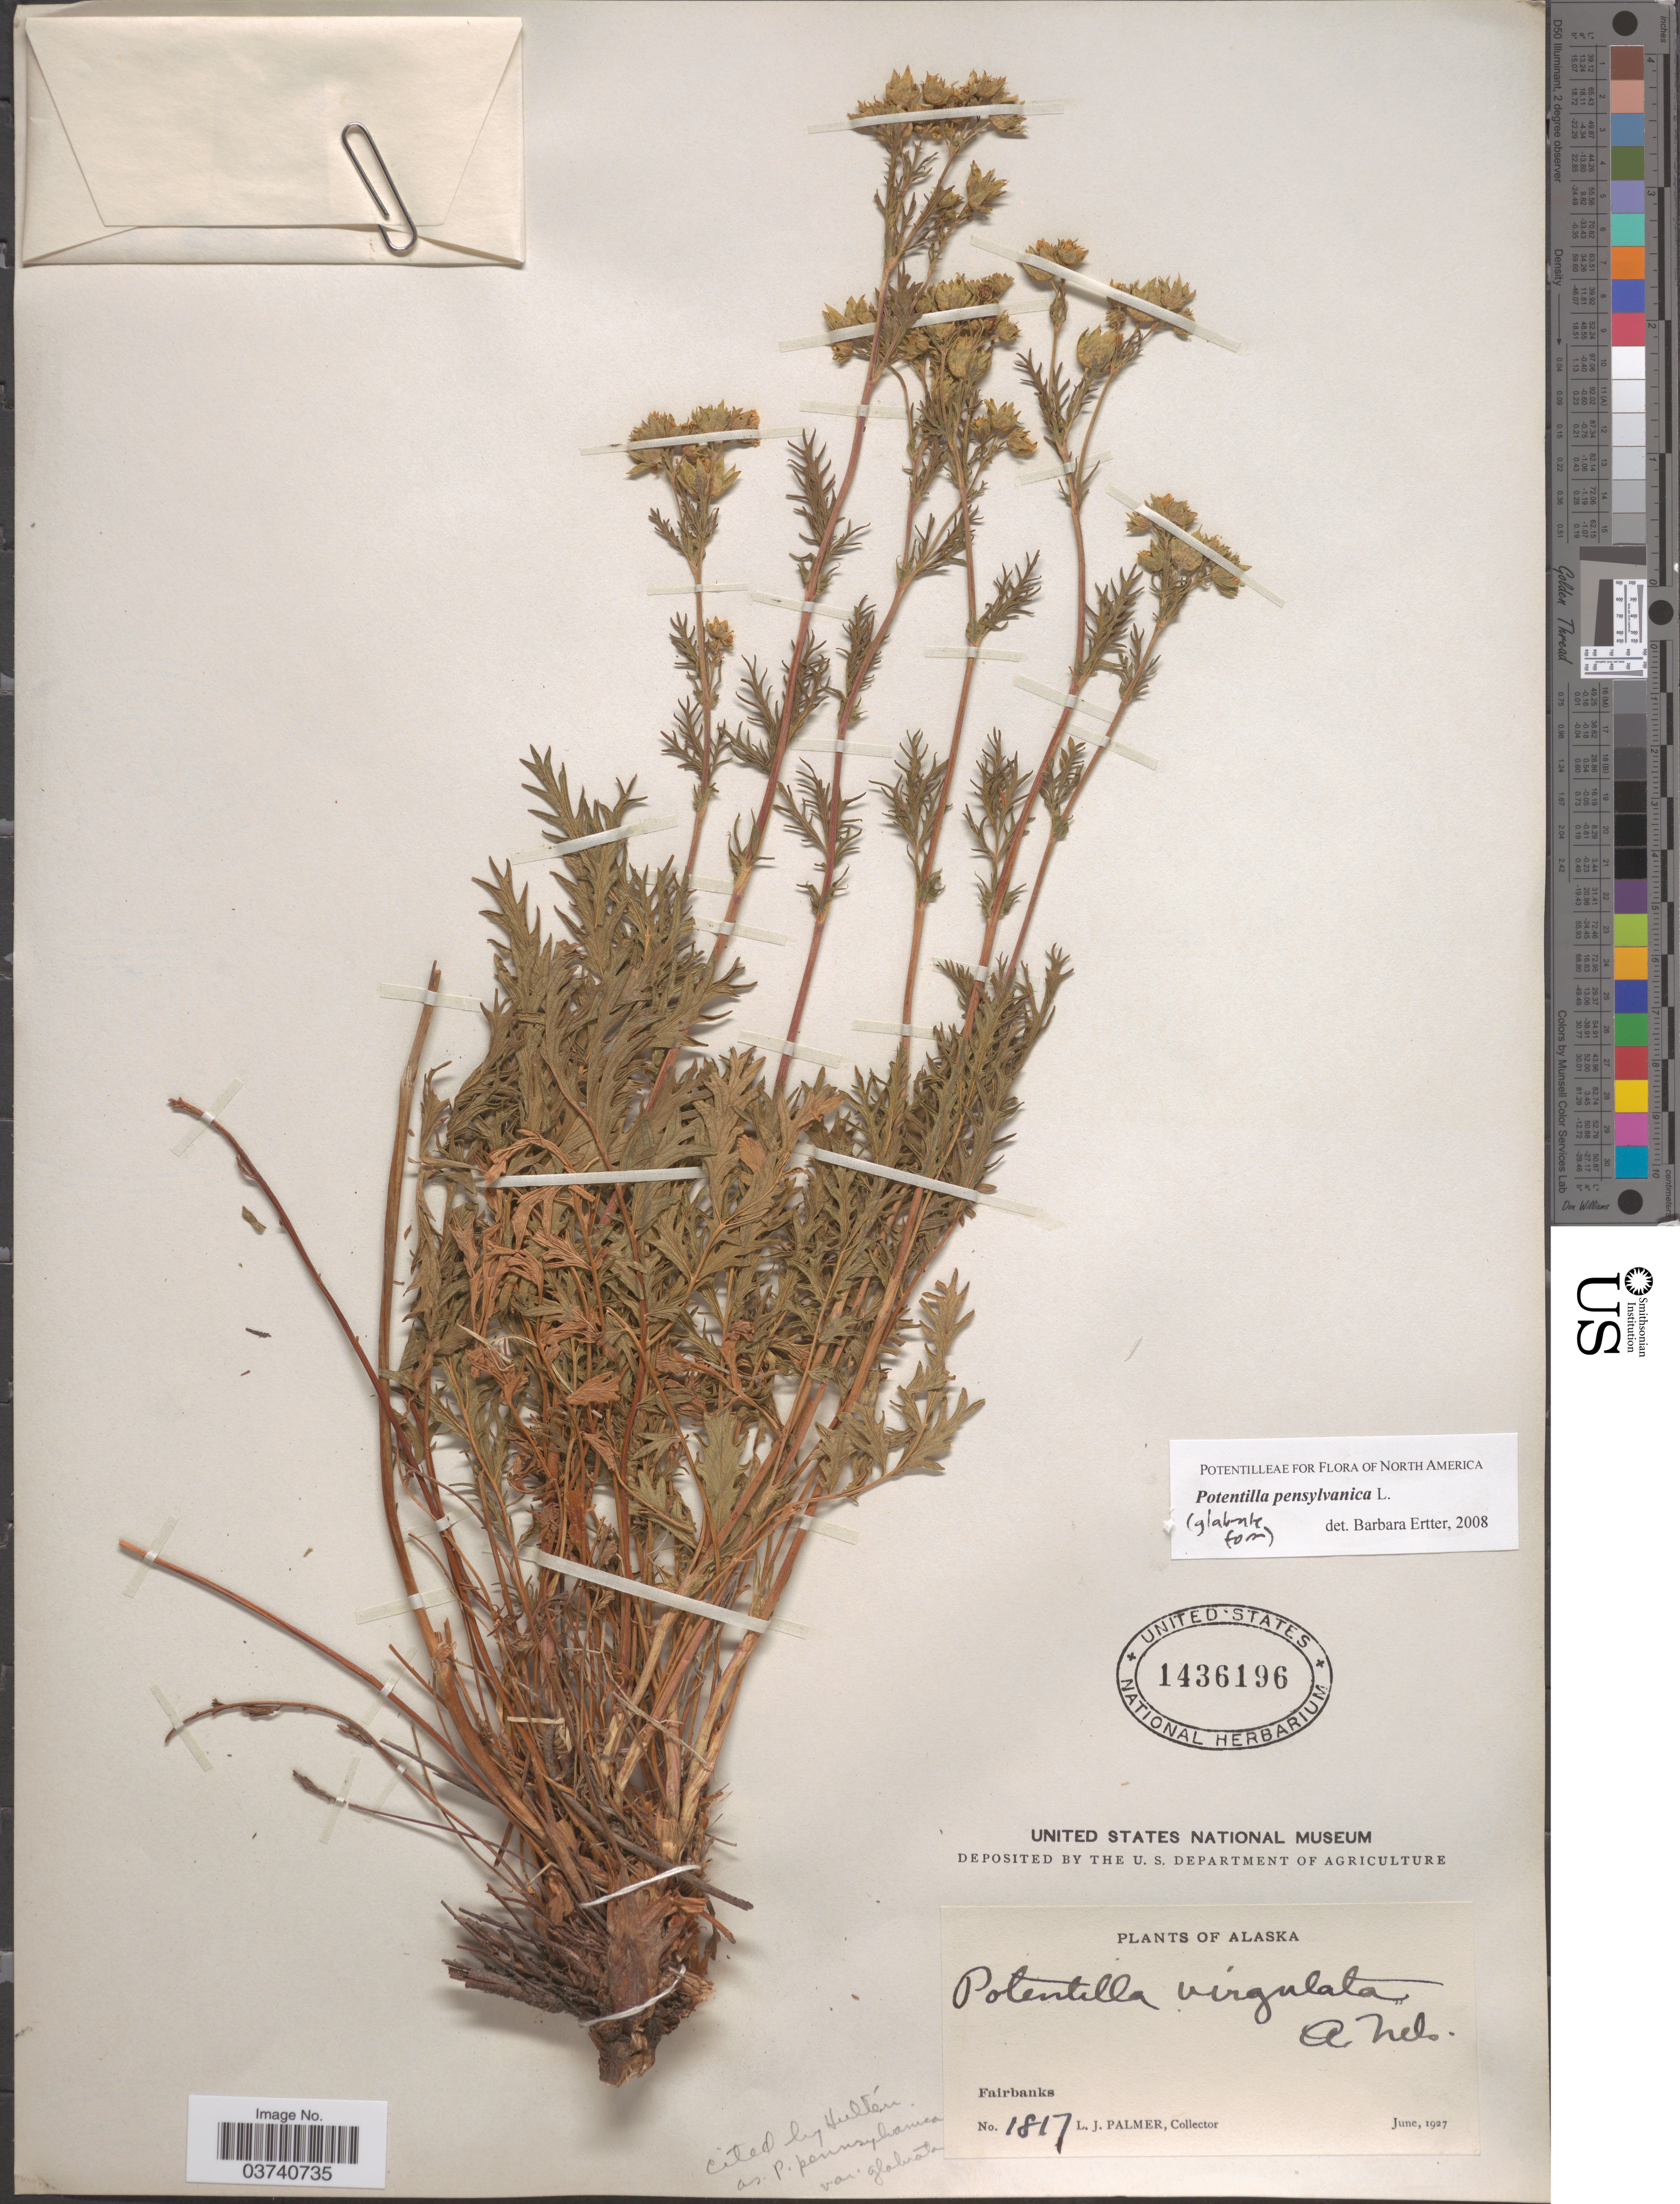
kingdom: Plantae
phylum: Tracheophyta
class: Magnoliopsida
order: Rosales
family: Rosaceae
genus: Potentilla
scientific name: Potentilla pensylvanica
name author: L.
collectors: L. J. Palmer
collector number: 1817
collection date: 1927-06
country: United States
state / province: Alaska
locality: Fairbanks.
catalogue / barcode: US 1436196